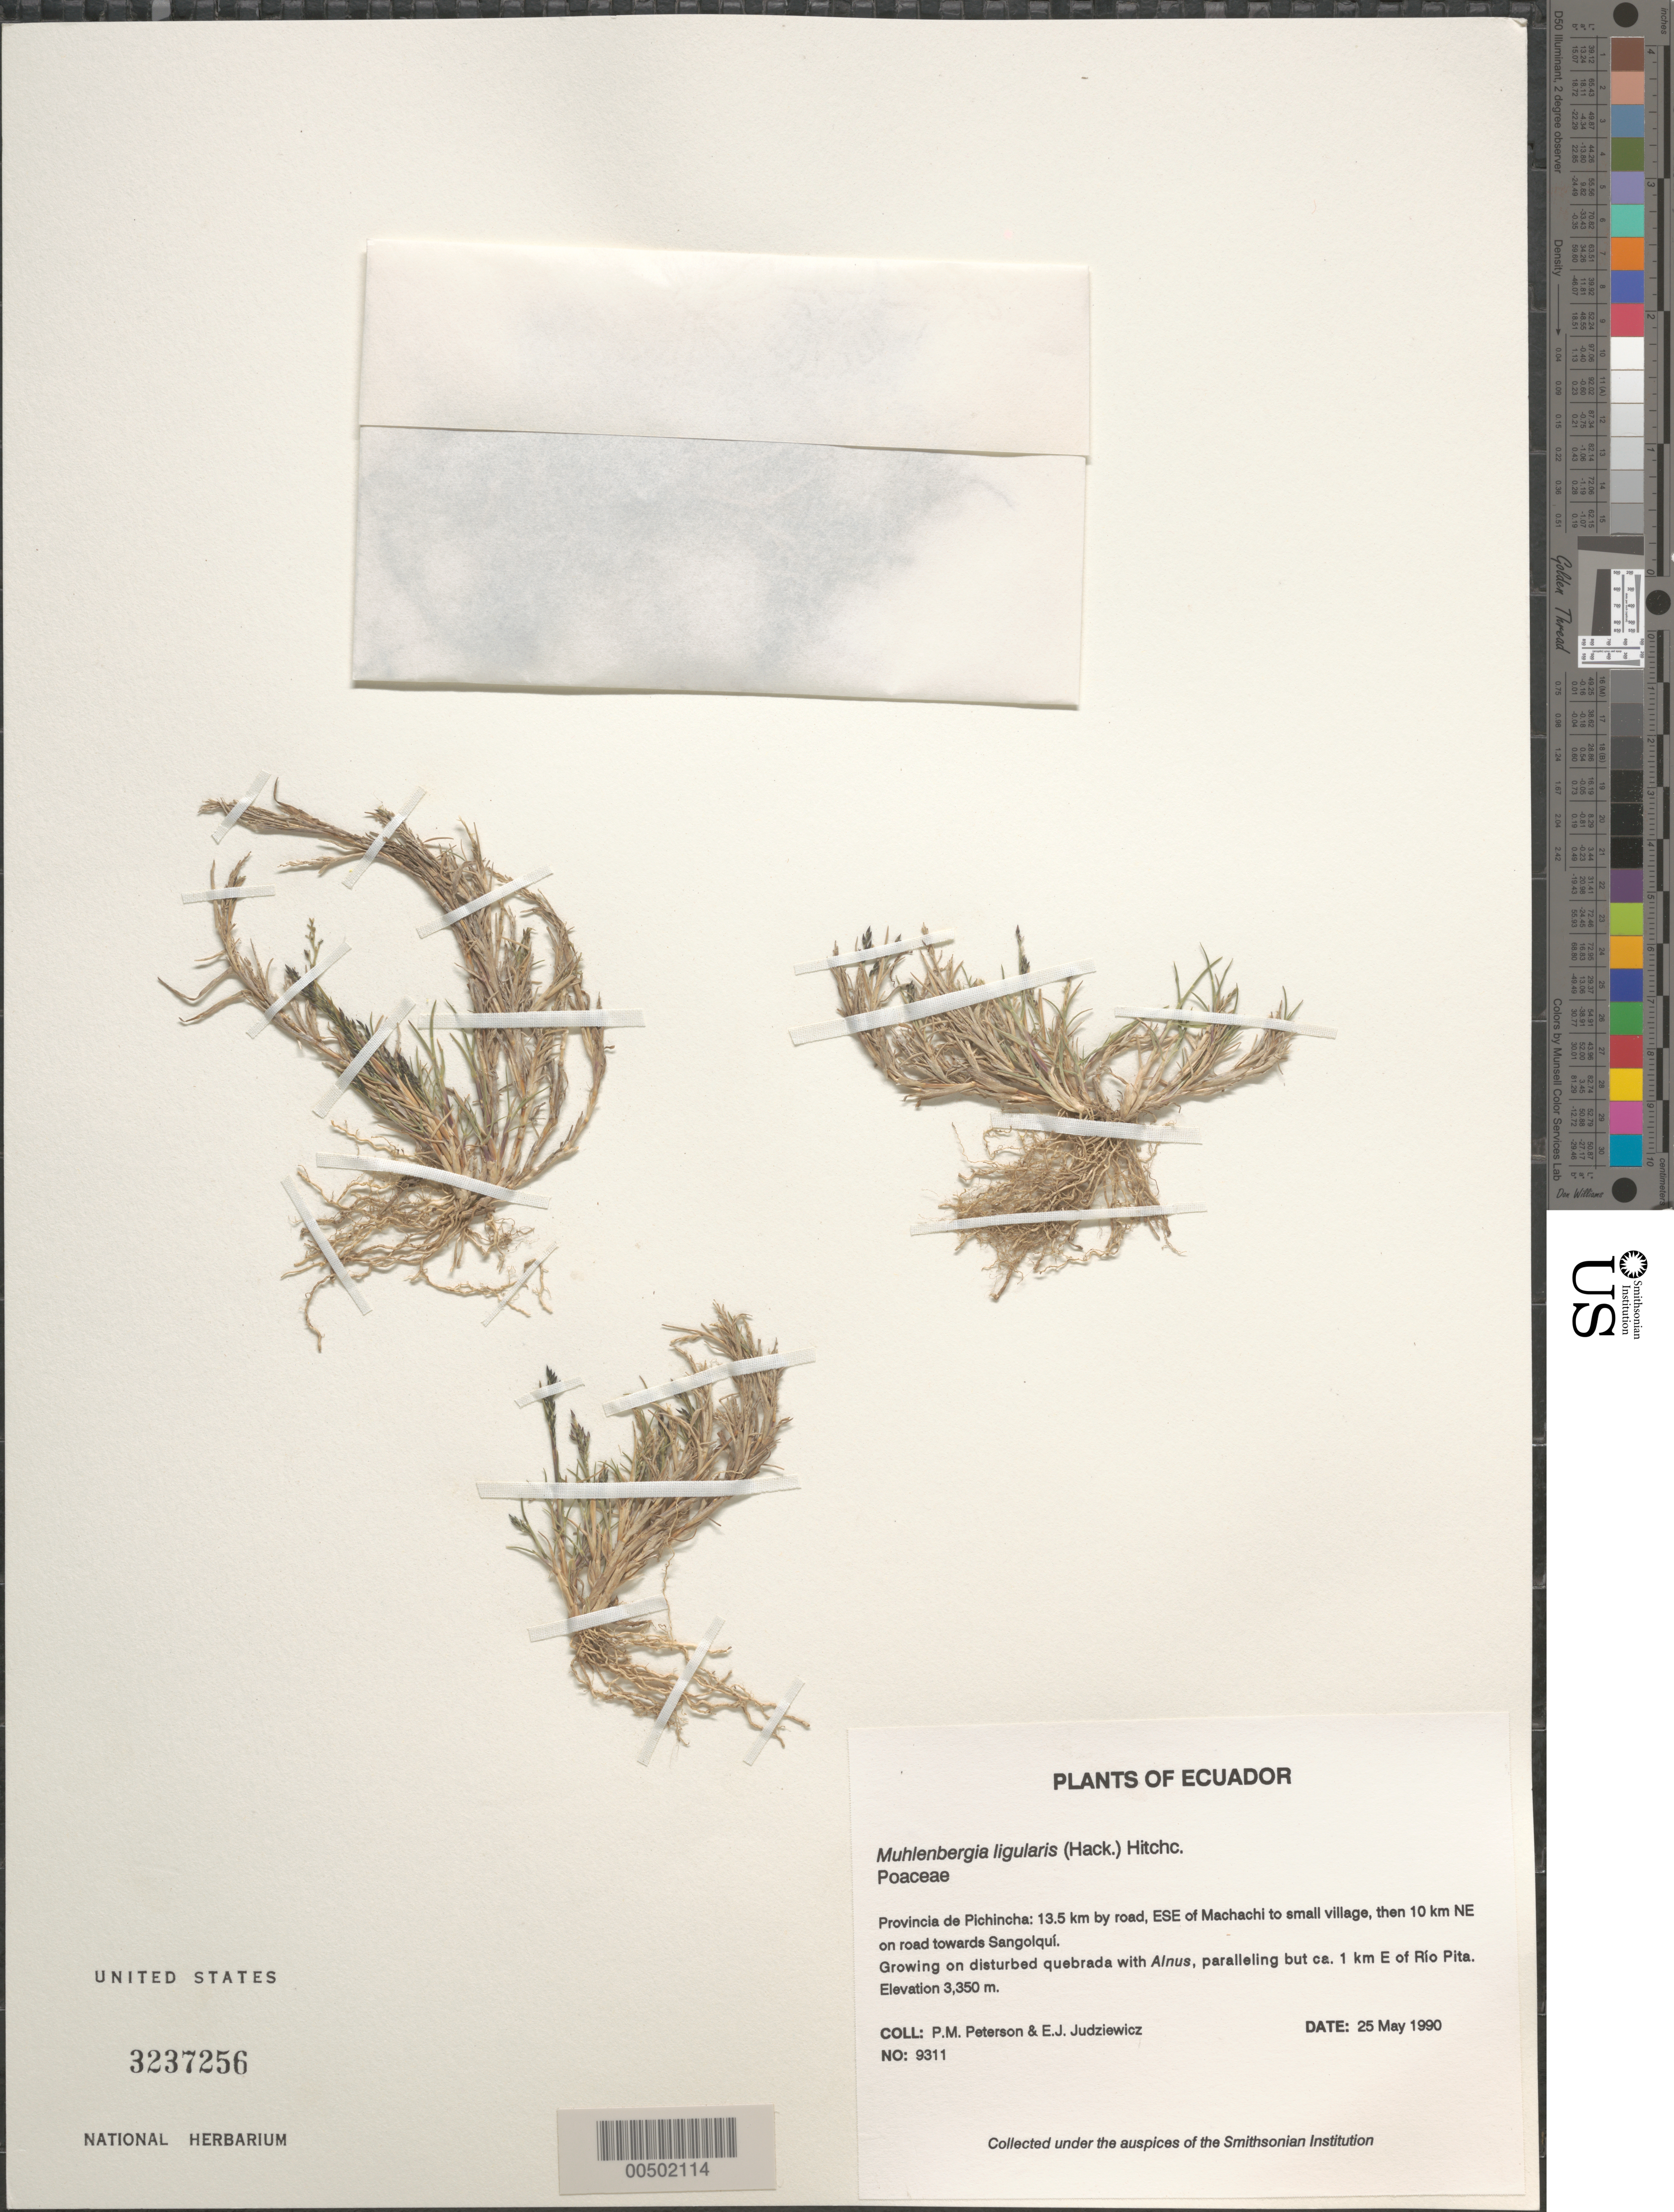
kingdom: Plantae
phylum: Tracheophyta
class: Liliopsida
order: Poales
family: Poaceae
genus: Muhlenbergia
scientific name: Muhlenbergia ligularis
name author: (Hack.) Hitchc.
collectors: P. M. Peterson & E. J. Judziewicz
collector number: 09311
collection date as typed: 25 May 1990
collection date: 1990-05-25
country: Ecuador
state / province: Pichincha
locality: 13.5 km by road, ESE of Machachi to small Village, then 10 km NEon road towards Sangolquí.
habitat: Growing on disturbed quebrada with Alnus, paralleling but ca. 1 km E of Río Pita.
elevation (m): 3350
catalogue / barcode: US 3237256